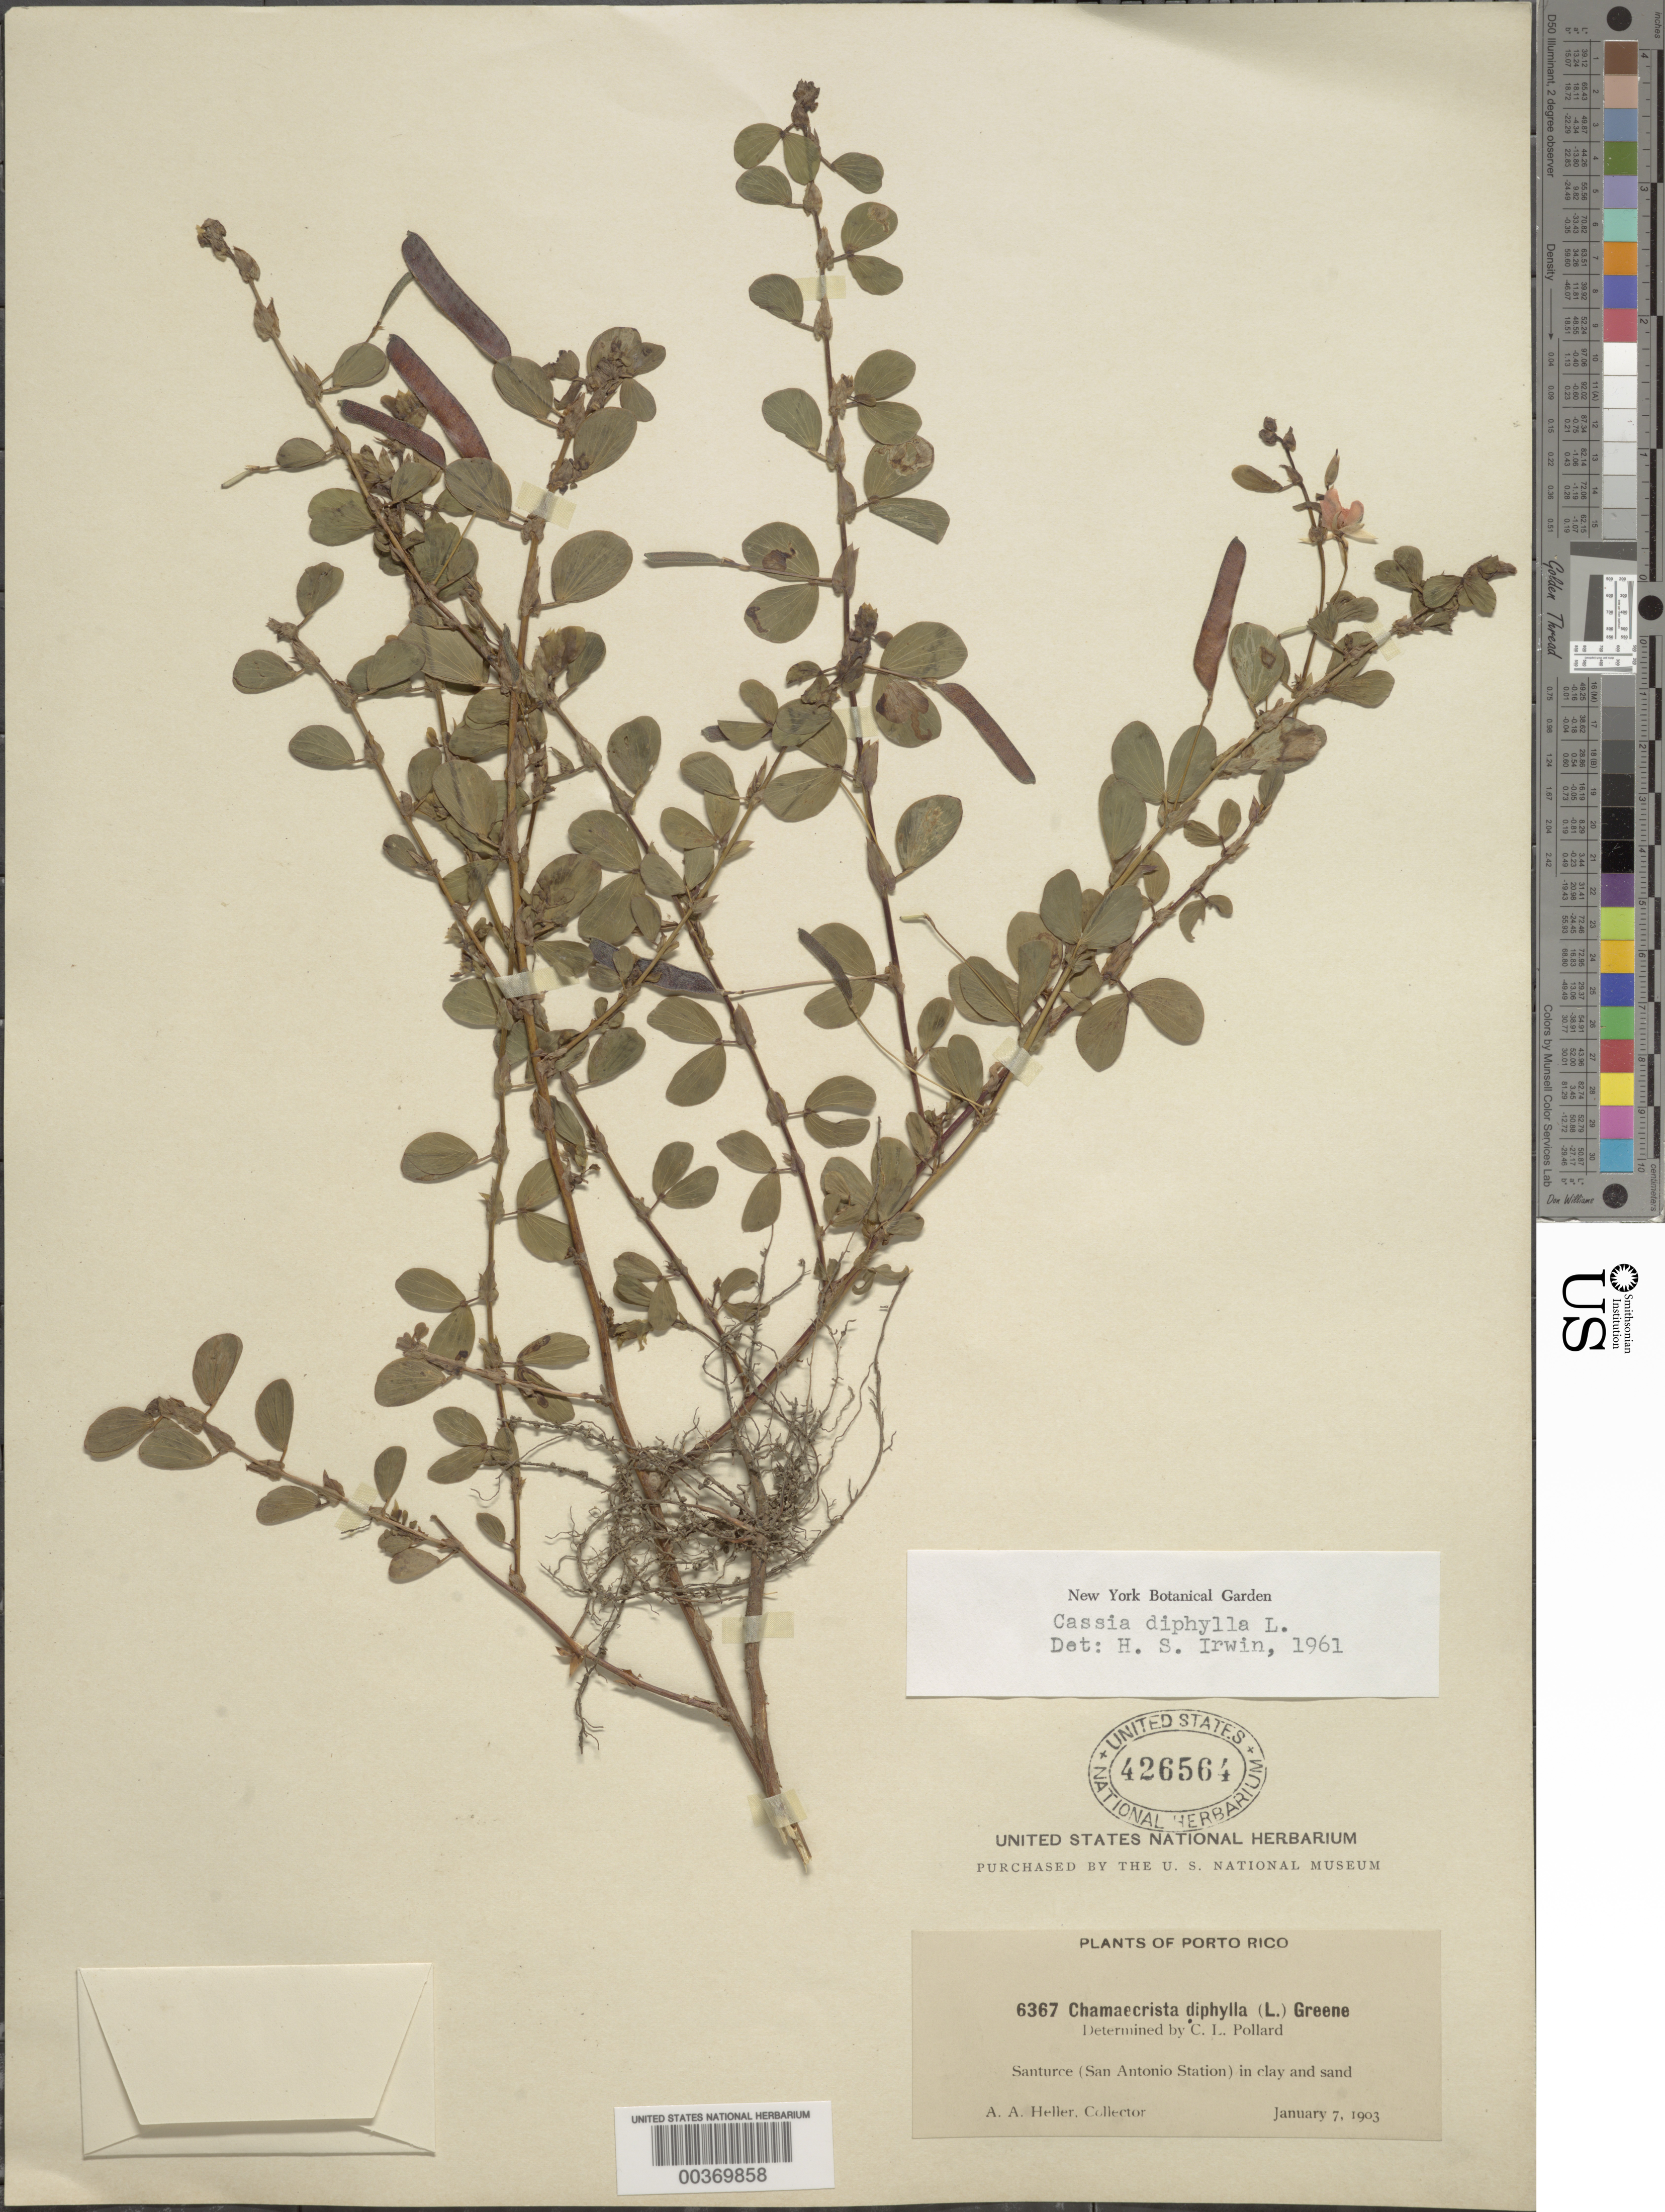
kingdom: Plantae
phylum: Tracheophyta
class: Magnoliopsida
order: Fabales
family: Fabaceae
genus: Chamaecrista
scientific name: Chamaecrista diphylla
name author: (L.) Greene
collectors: A. A. Heller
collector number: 6367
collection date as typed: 07 Jan 1903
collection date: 1903-01-07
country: Puerto Rico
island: Greater Antilles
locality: Santurce, san antonio station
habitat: In clay and sand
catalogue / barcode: US 426564